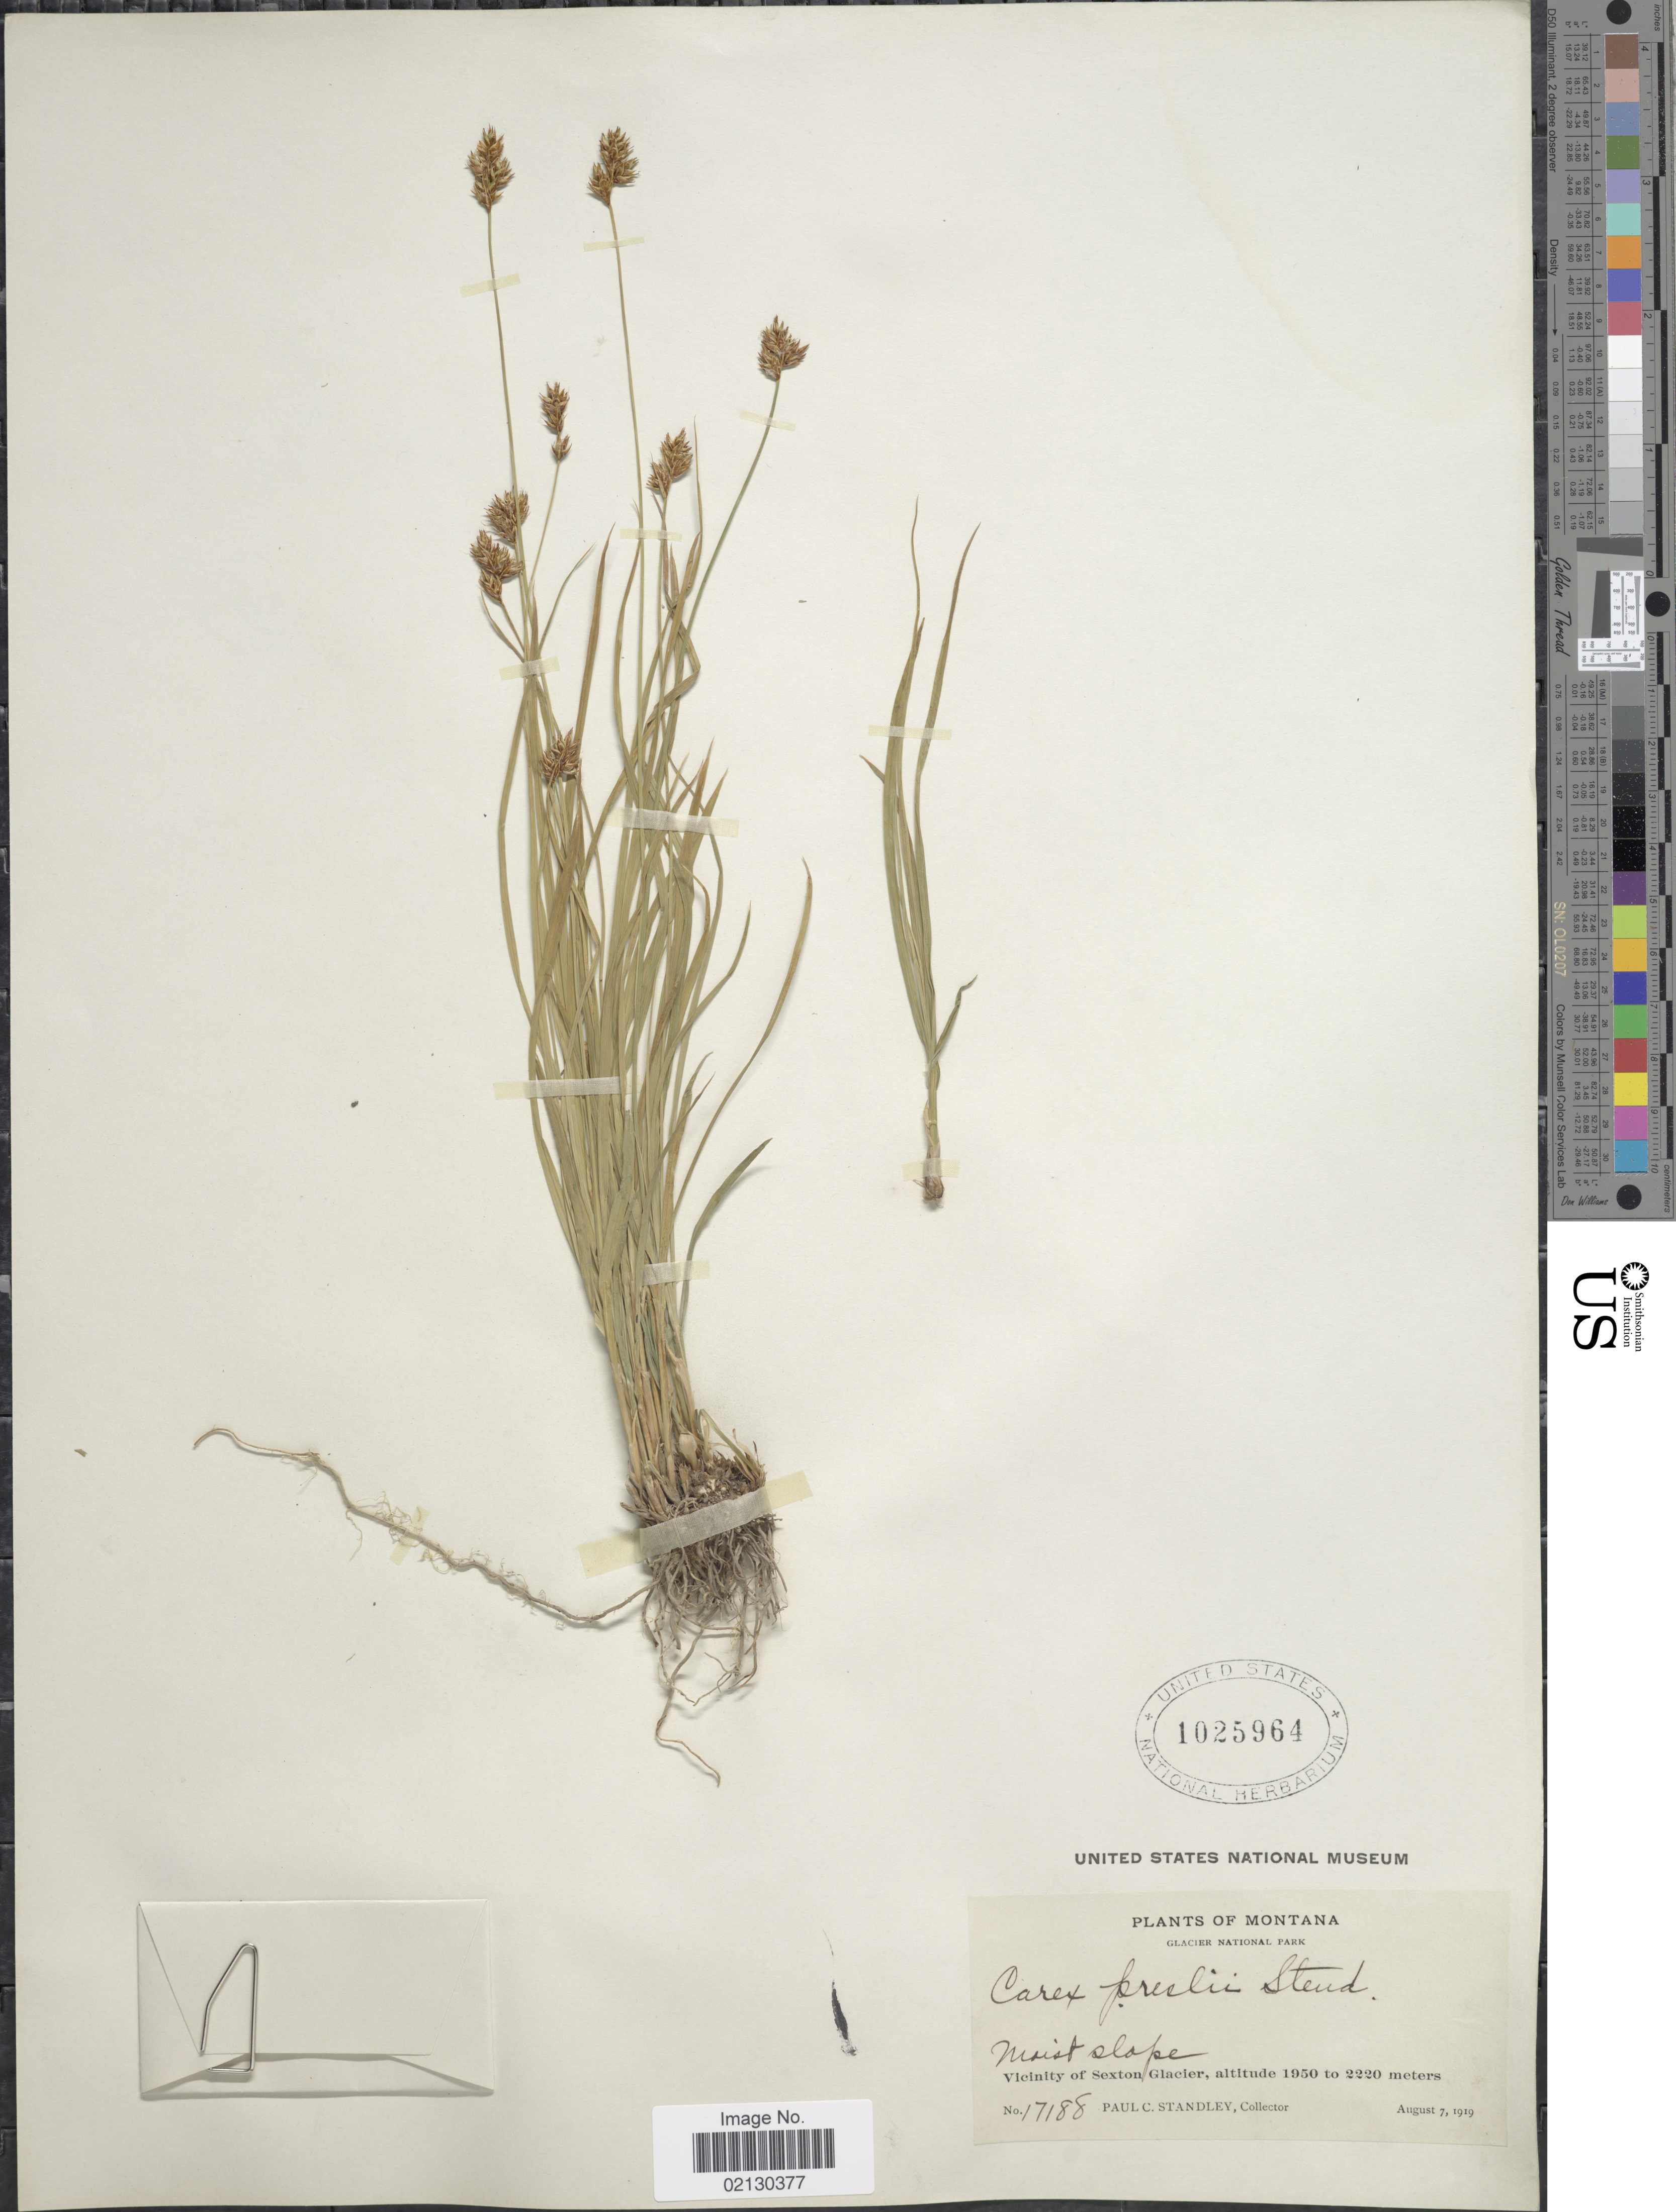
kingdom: Plantae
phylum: Tracheophyta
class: Liliopsida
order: Poales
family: Cyperaceae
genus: Carex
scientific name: Carex preslii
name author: Steud.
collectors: P. C. Standley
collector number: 17188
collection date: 1919-08-07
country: United States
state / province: Montana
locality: Glacier National Park. Vicinity of Sexton Glacier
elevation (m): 1950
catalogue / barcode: US 1025964